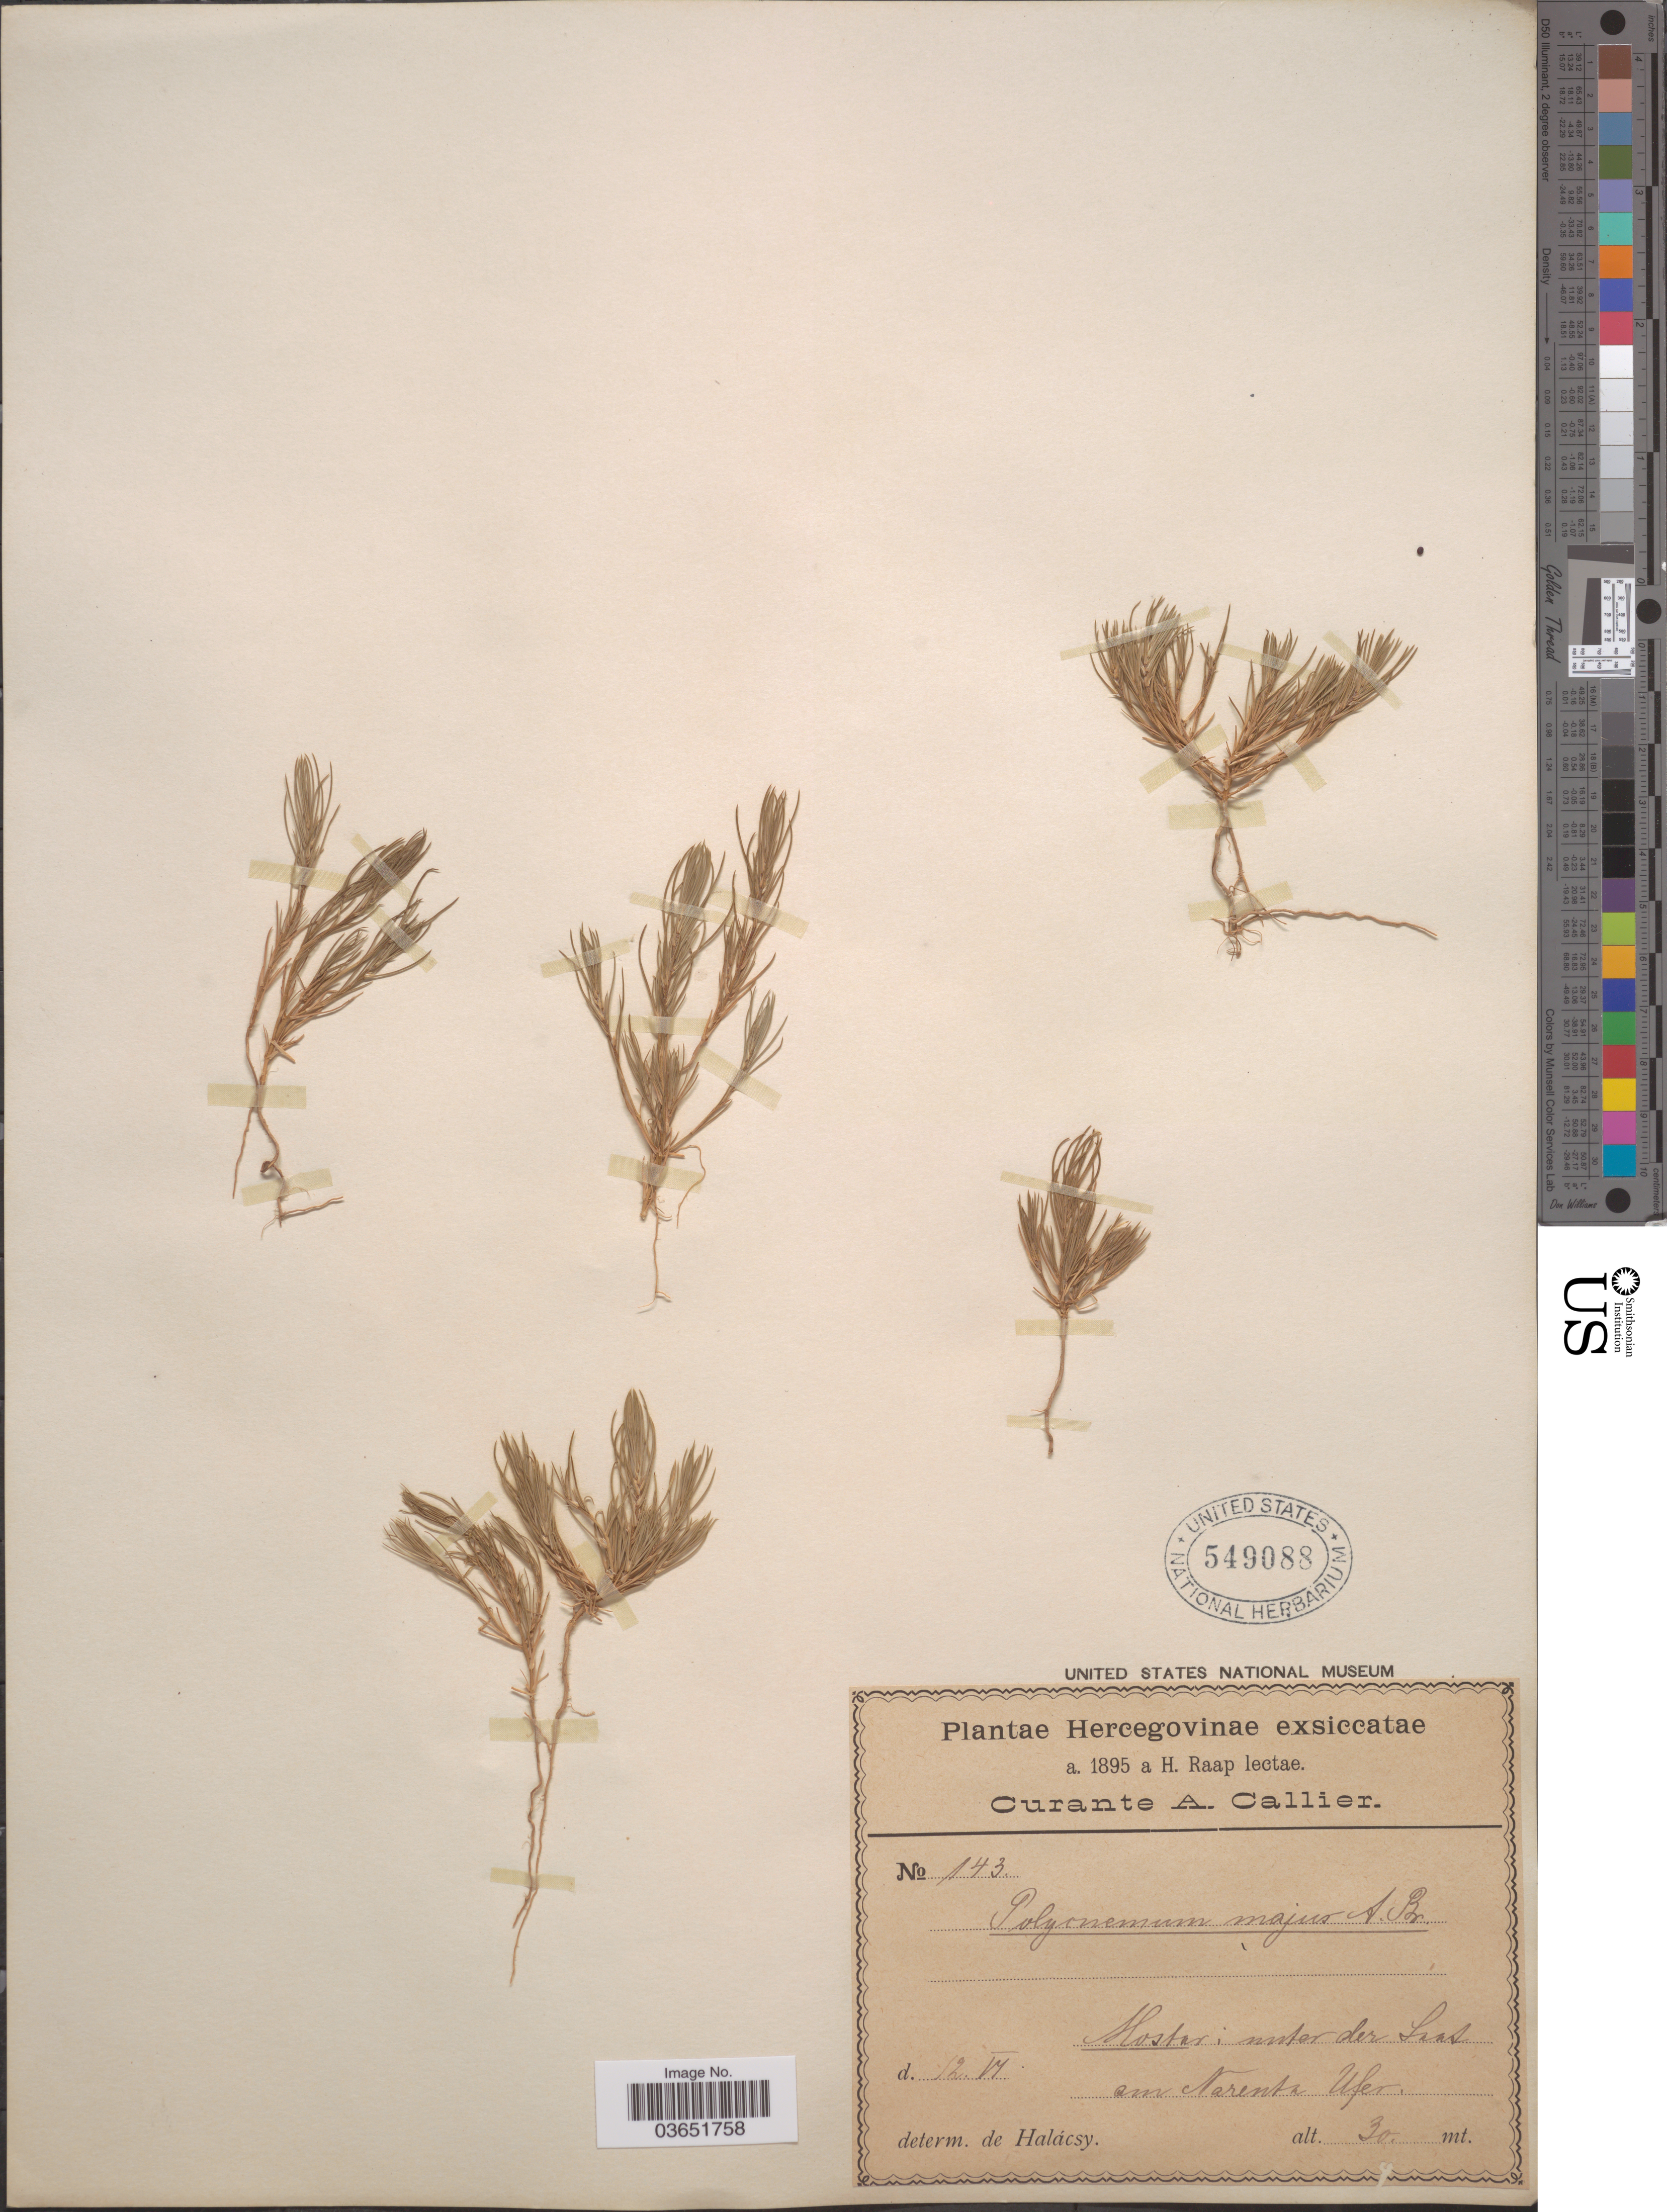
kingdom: Plantae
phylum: Tracheophyta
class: Magnoliopsida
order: Caryophyllales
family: Amaranthaceae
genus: Polycnemum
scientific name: Polycnemum majus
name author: A. Braun ex Bogenh.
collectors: H. Raap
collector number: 143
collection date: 1895-06-12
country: Bosnia and Herzegovina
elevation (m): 30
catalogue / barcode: US 549088